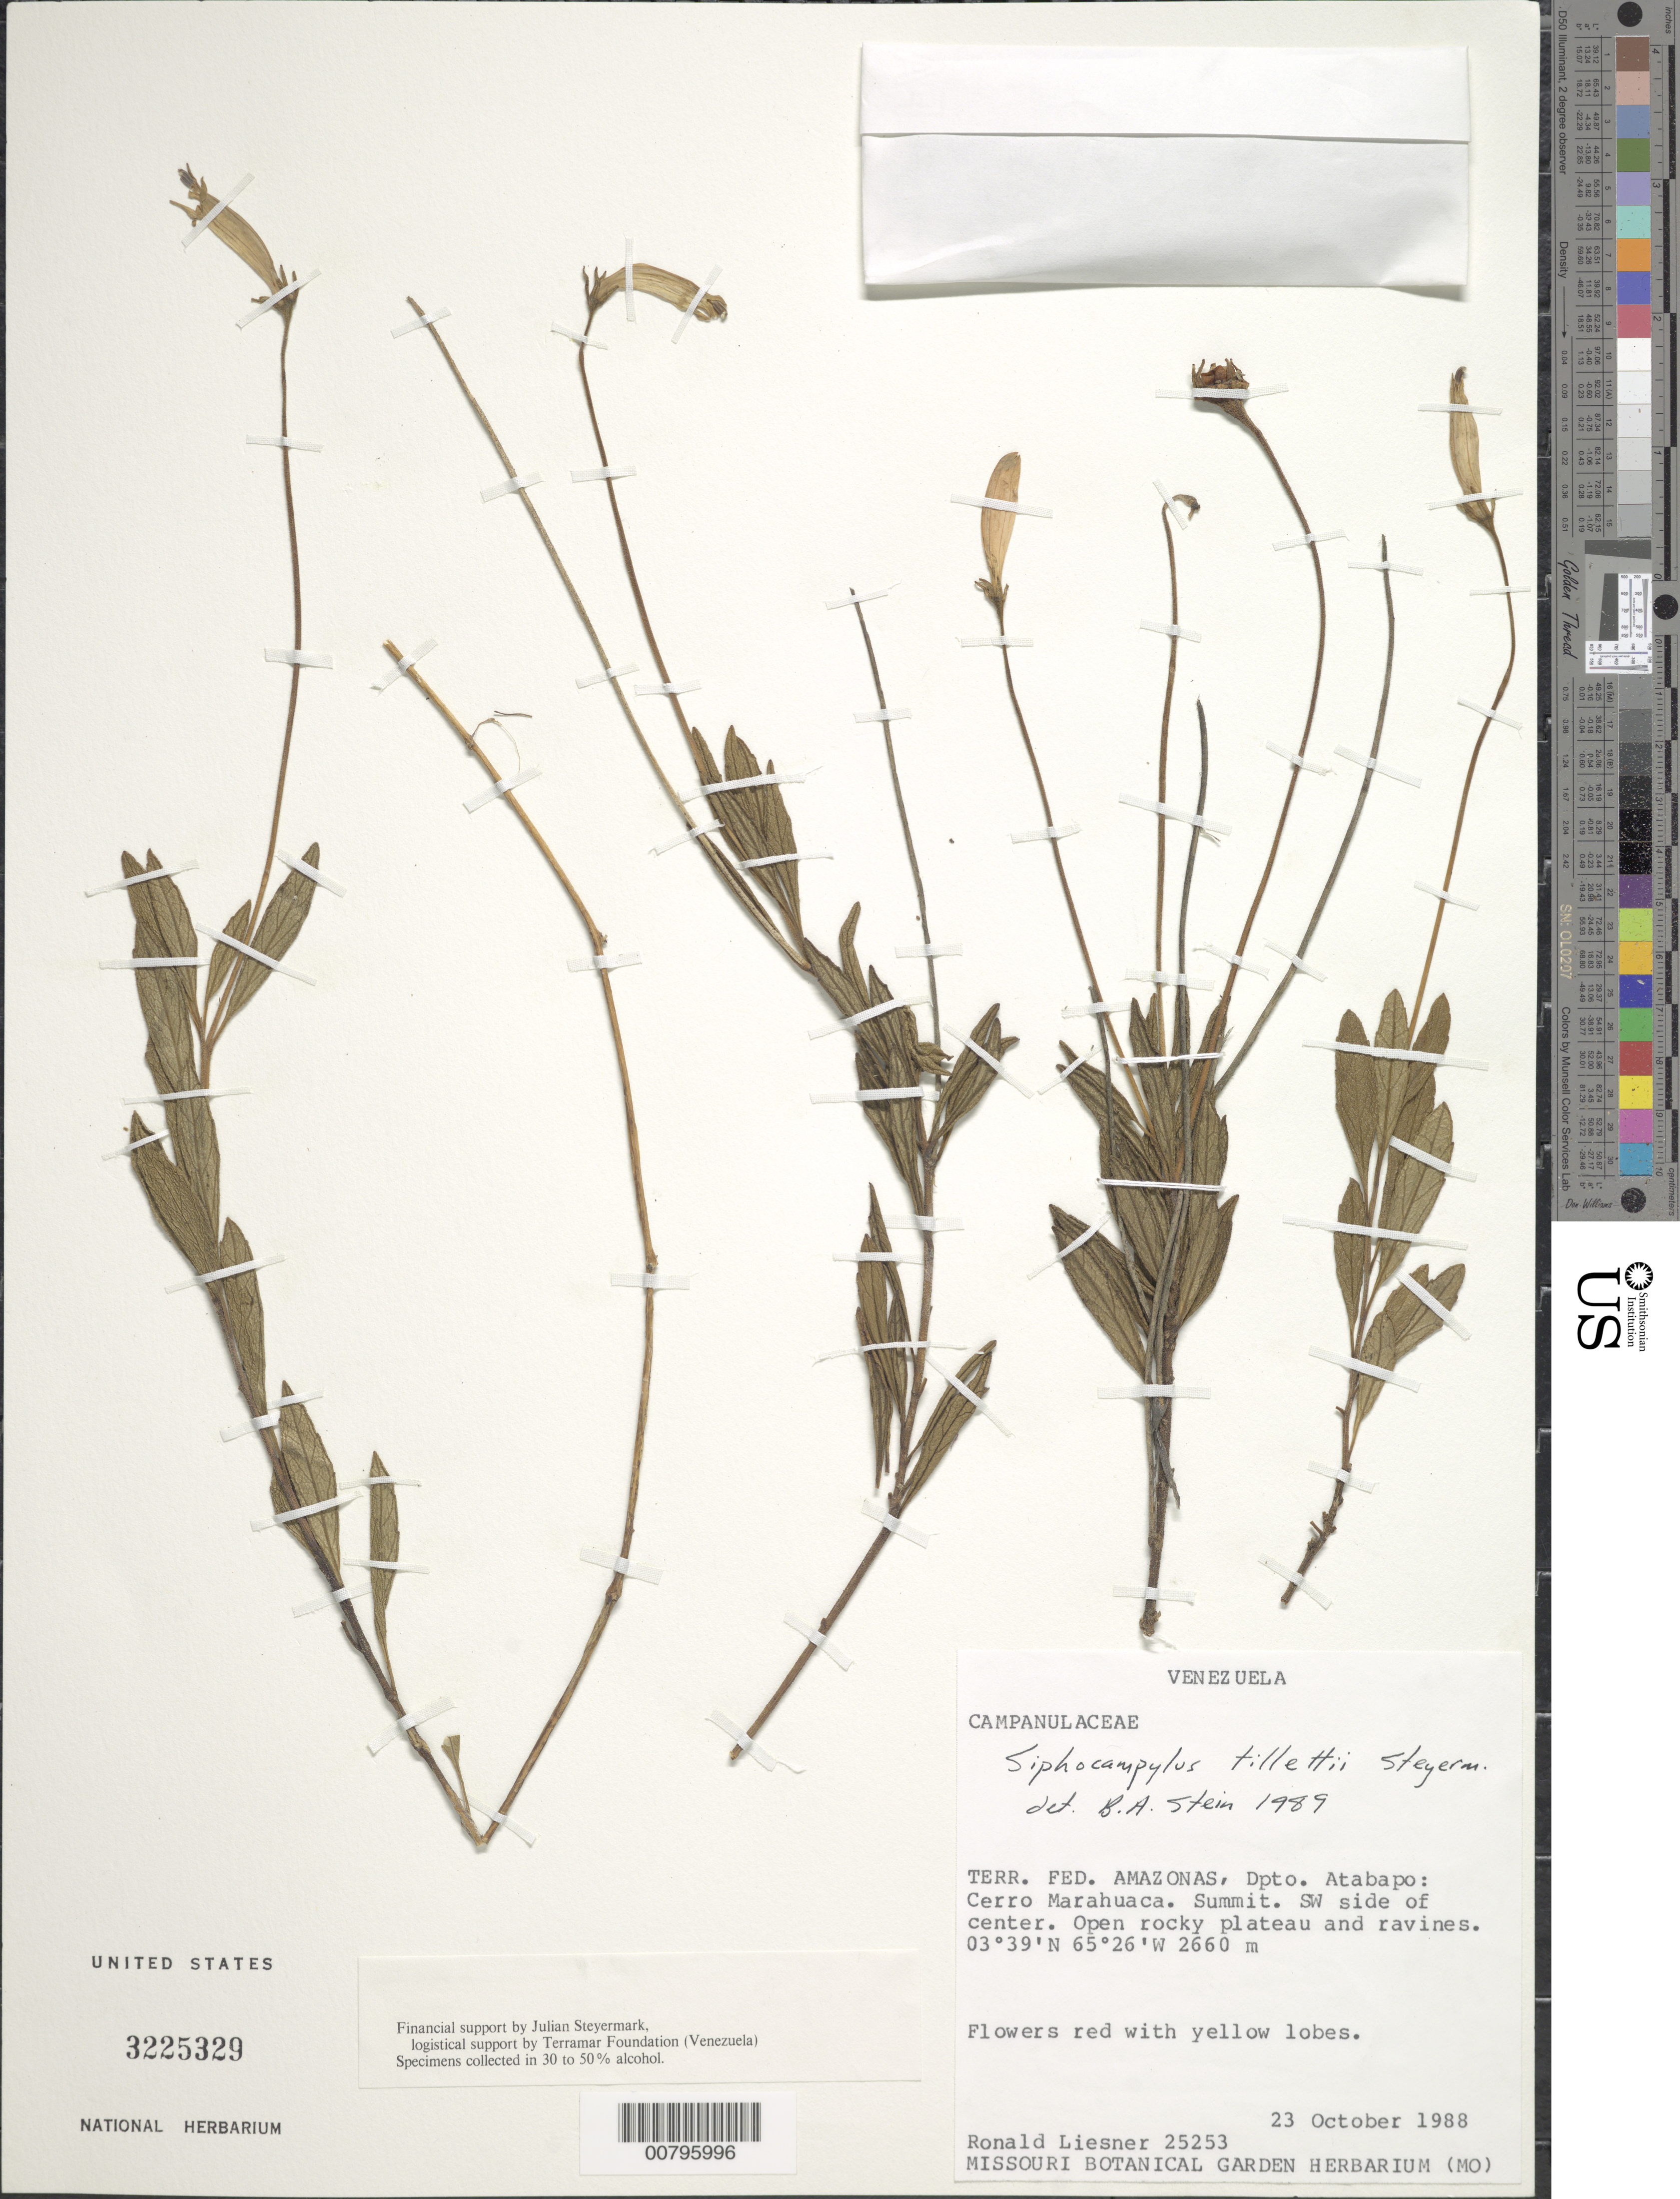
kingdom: Plantae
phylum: Tracheophyta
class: Magnoliopsida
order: Asterales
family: Campanulaceae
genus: Siphocampylus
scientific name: Siphocampylus tillettii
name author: Steyerm.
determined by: Stein, B. A., Senior Director, Climate Adaptation and Resilience, National Wildlife Federation (UNITED STATES)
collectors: R. L. Liesner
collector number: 25253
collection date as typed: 23-Oct-88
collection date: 1988-10-23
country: Venezuela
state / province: Amazonas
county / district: Atabapo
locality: Cerro Marahuaca, summit, SW side of center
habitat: Open rocky plateau and ravines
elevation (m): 2660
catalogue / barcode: US 3225329